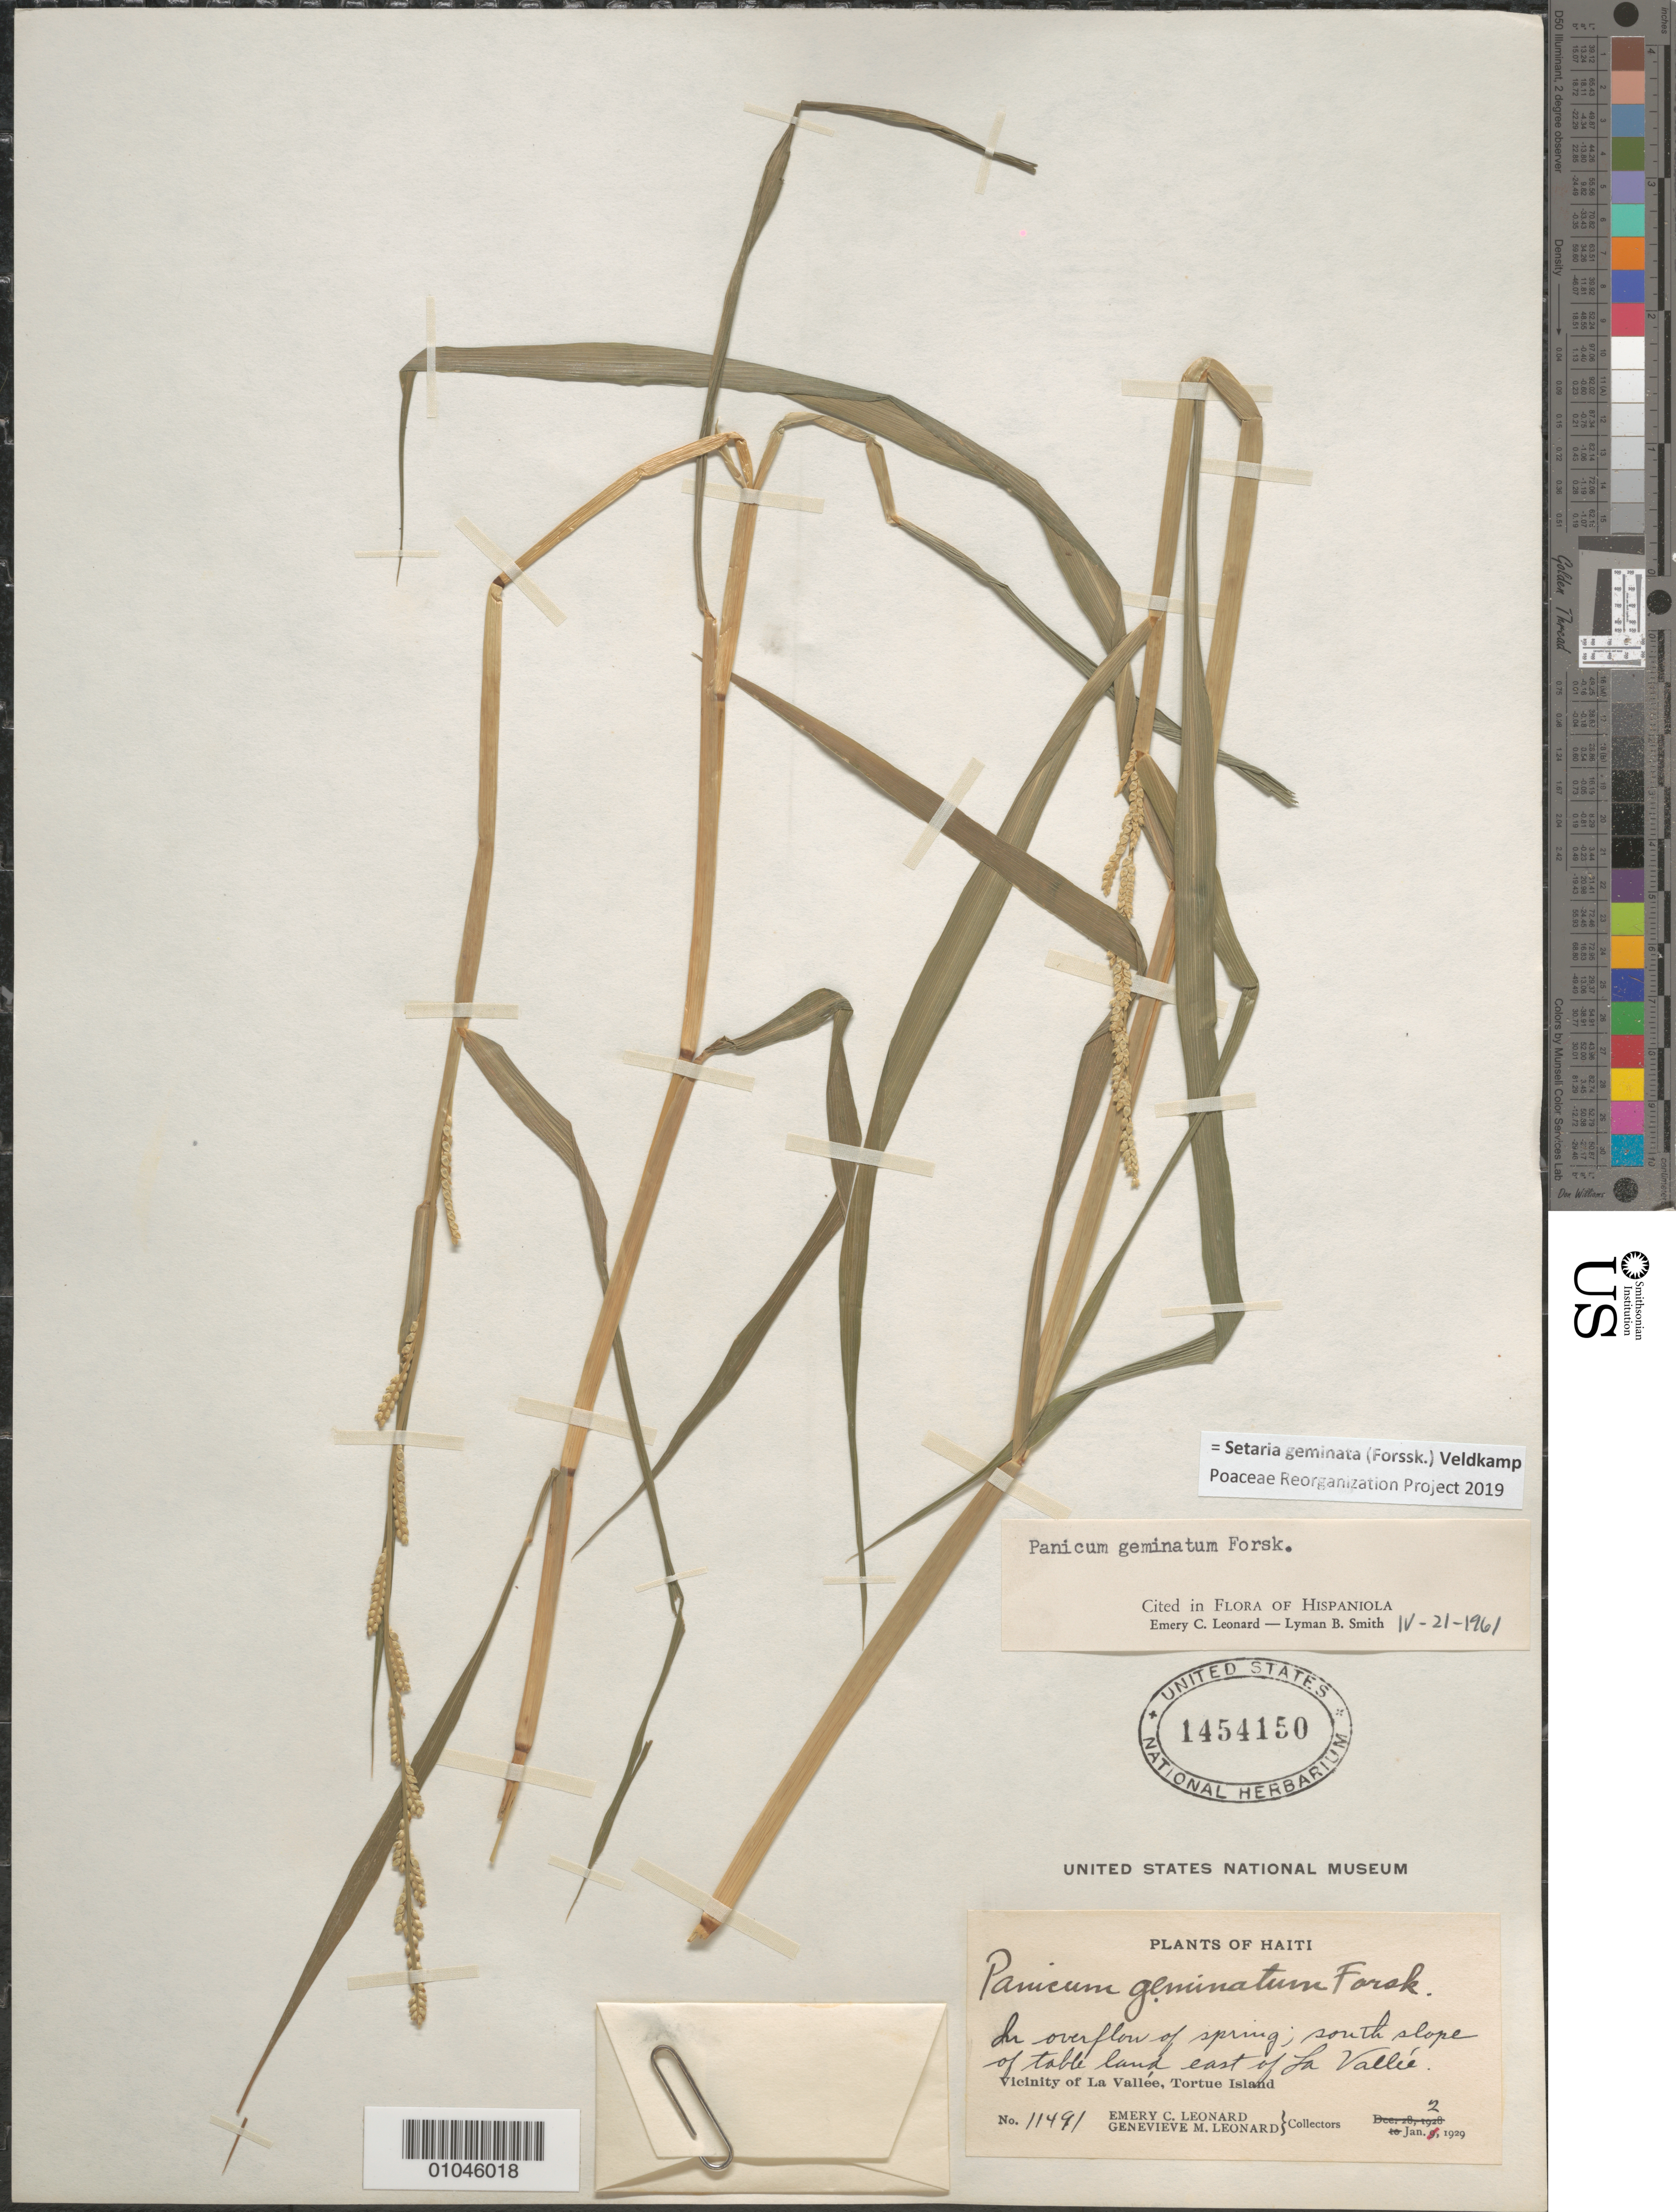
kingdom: Plantae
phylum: Tracheophyta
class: Liliopsida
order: Poales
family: Poaceae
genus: Paspalidium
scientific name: Paspalidium geminatum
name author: (Forssk.) Stapf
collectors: E. C. Leonard & G. M. Leonard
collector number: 11491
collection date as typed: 02 Jan 1929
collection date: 1929-01-02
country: Haiti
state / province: Nord-Óuest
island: Île de la Tortue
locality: In overflow of spring; south slope of table land. E of La Vallee. Vicinity of La Vellee, Tortue Island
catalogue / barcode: US 1454150